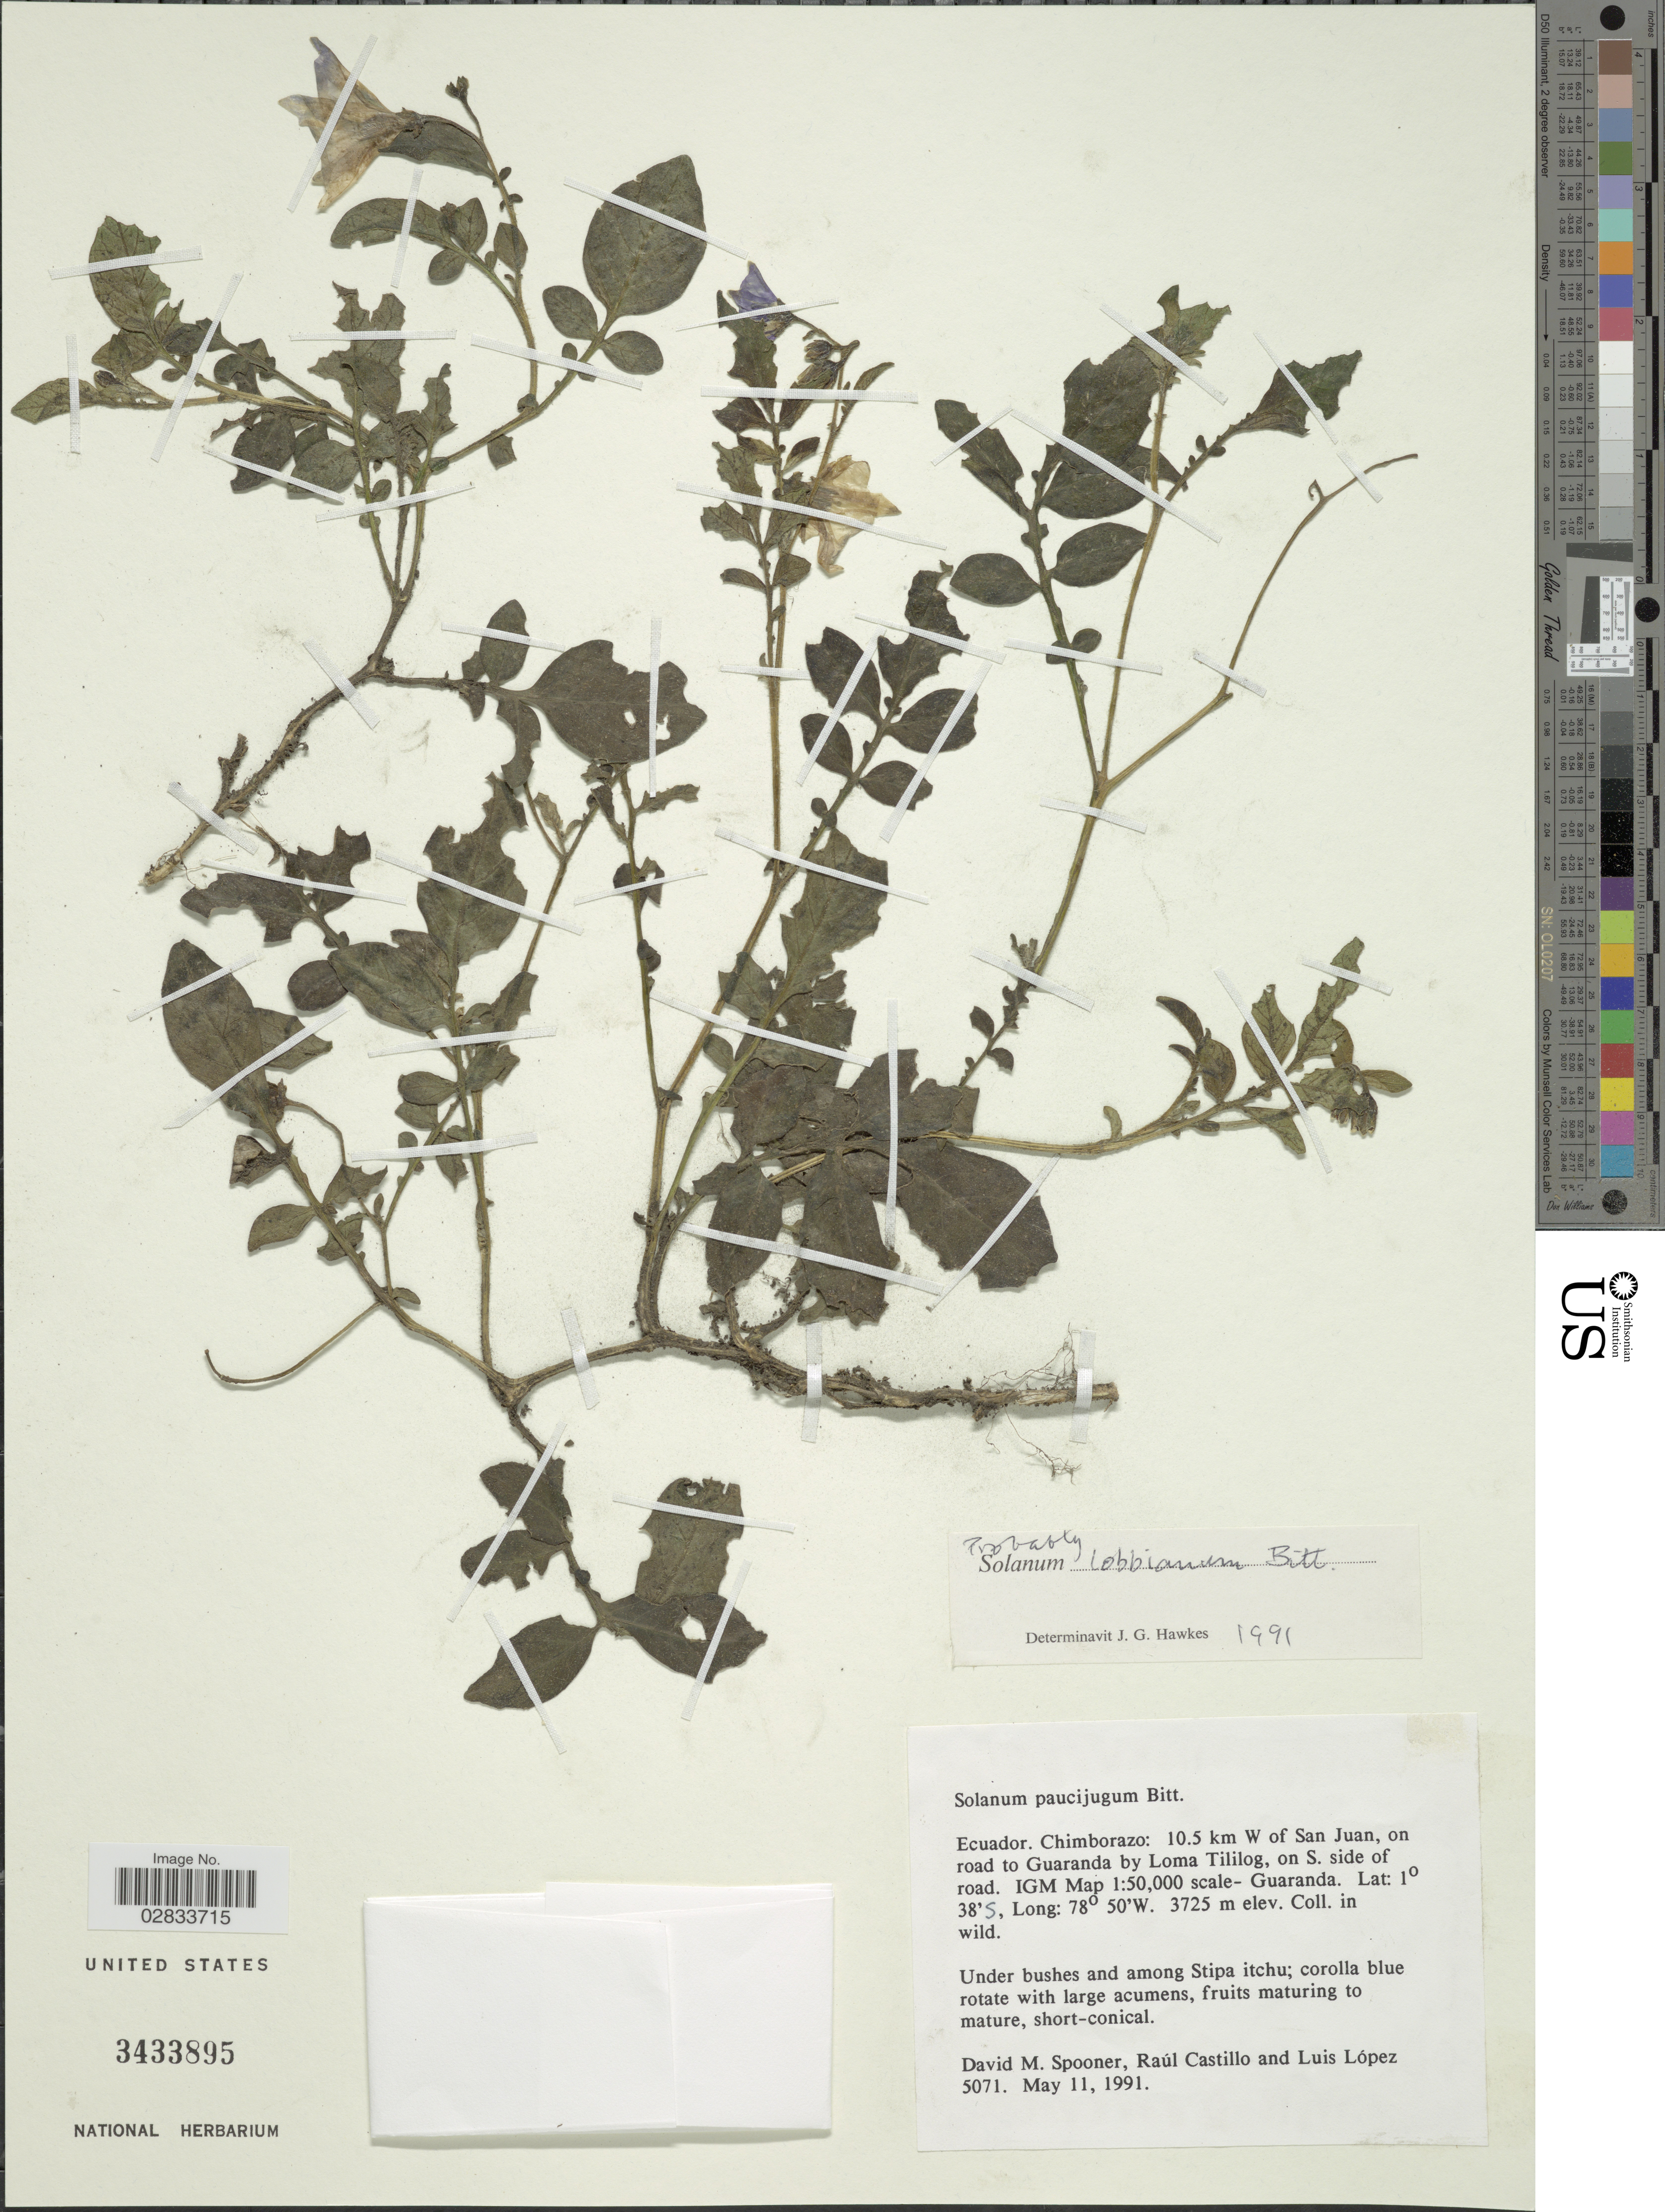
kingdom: Plantae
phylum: Tracheophyta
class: Magnoliopsida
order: Solanales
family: Solanaceae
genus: Solanum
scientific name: Solanum lobbianum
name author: Bitter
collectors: D. Spooner, R. Castillo & L. López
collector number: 5071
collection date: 1991-05-11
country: Ecuador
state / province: Chimborazo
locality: Chimborazo: 10.5 km W of San Juan, on road to Guaranda by Loma Tililog, on S. side of road, IGM Map 1:50,000 scale- Guaranda.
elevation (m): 3725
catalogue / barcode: US 3433895